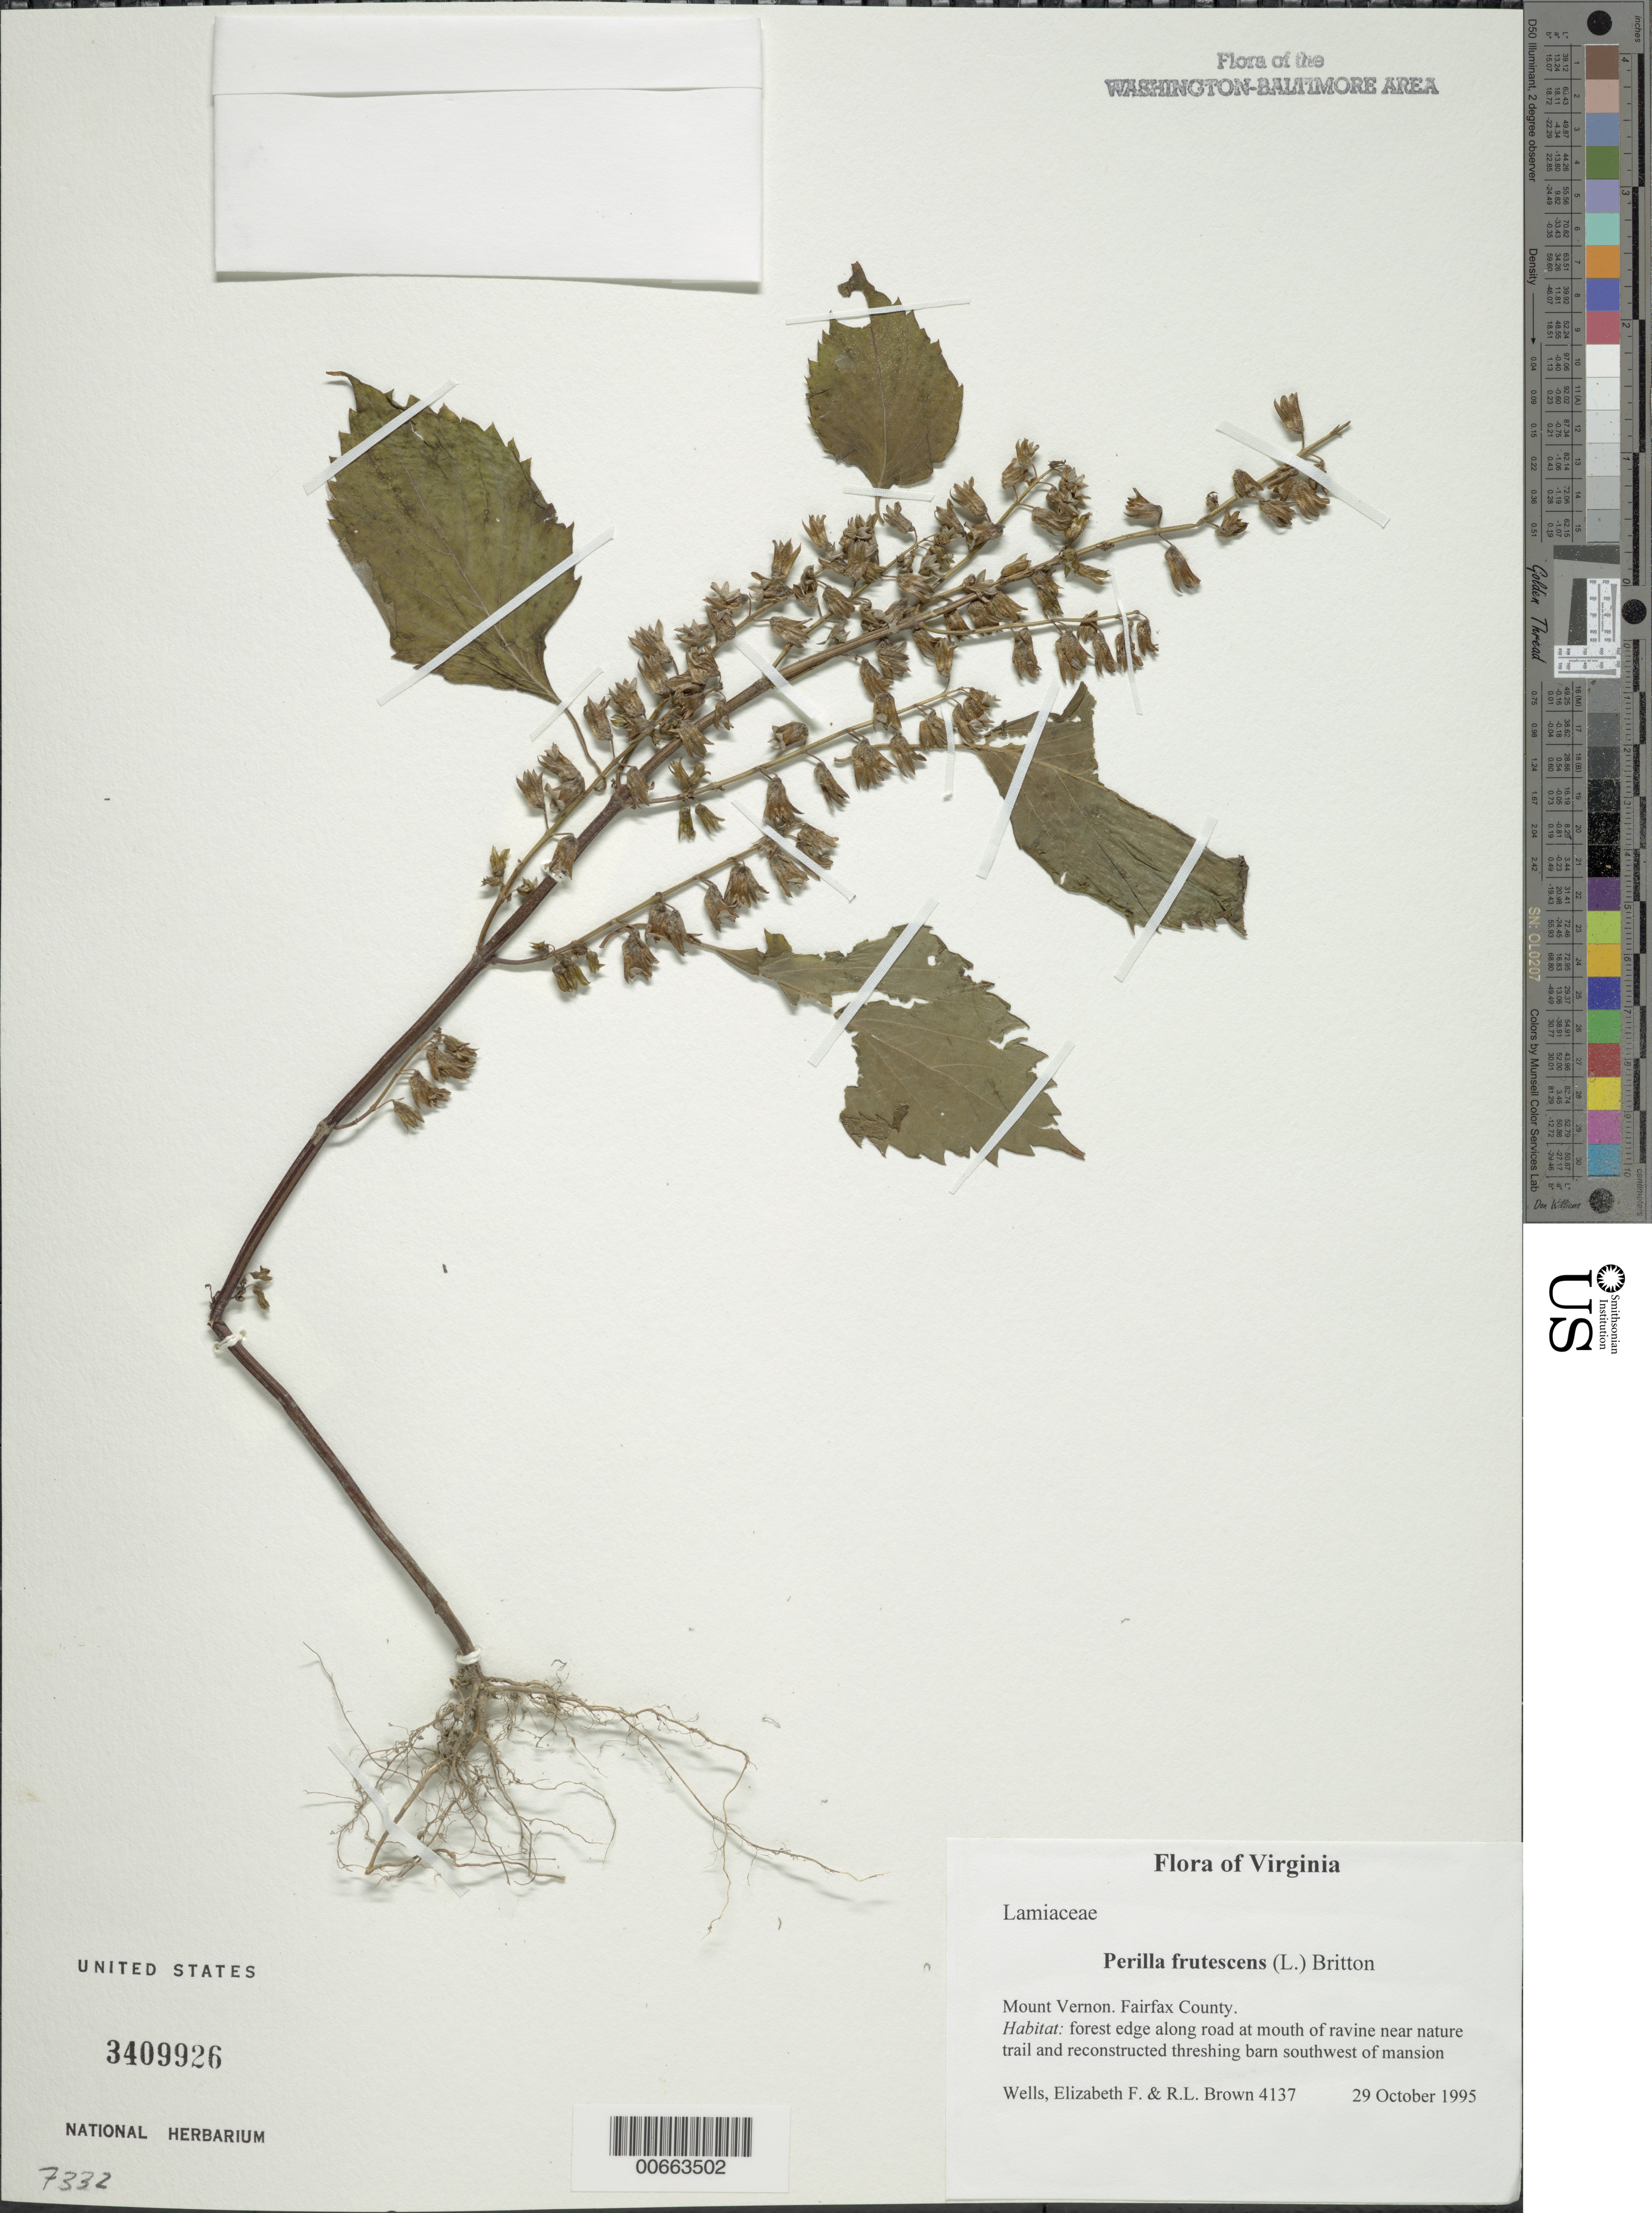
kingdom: Plantae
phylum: Tracheophyta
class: Magnoliopsida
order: Lamiales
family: Lamiaceae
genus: Perilla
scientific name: Perilla frutescens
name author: (L.) Britton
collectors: E. F. Wells & R. L. Brown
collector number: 4137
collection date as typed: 29 Oct 1995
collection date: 1995-10-29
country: United States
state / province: Virginia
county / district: Fairfax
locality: Mount Vernon. Near nature center and reconstructed threshing barn southwest of mansion.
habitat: Forest edge along road at mouth of ravine.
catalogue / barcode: US 3409926